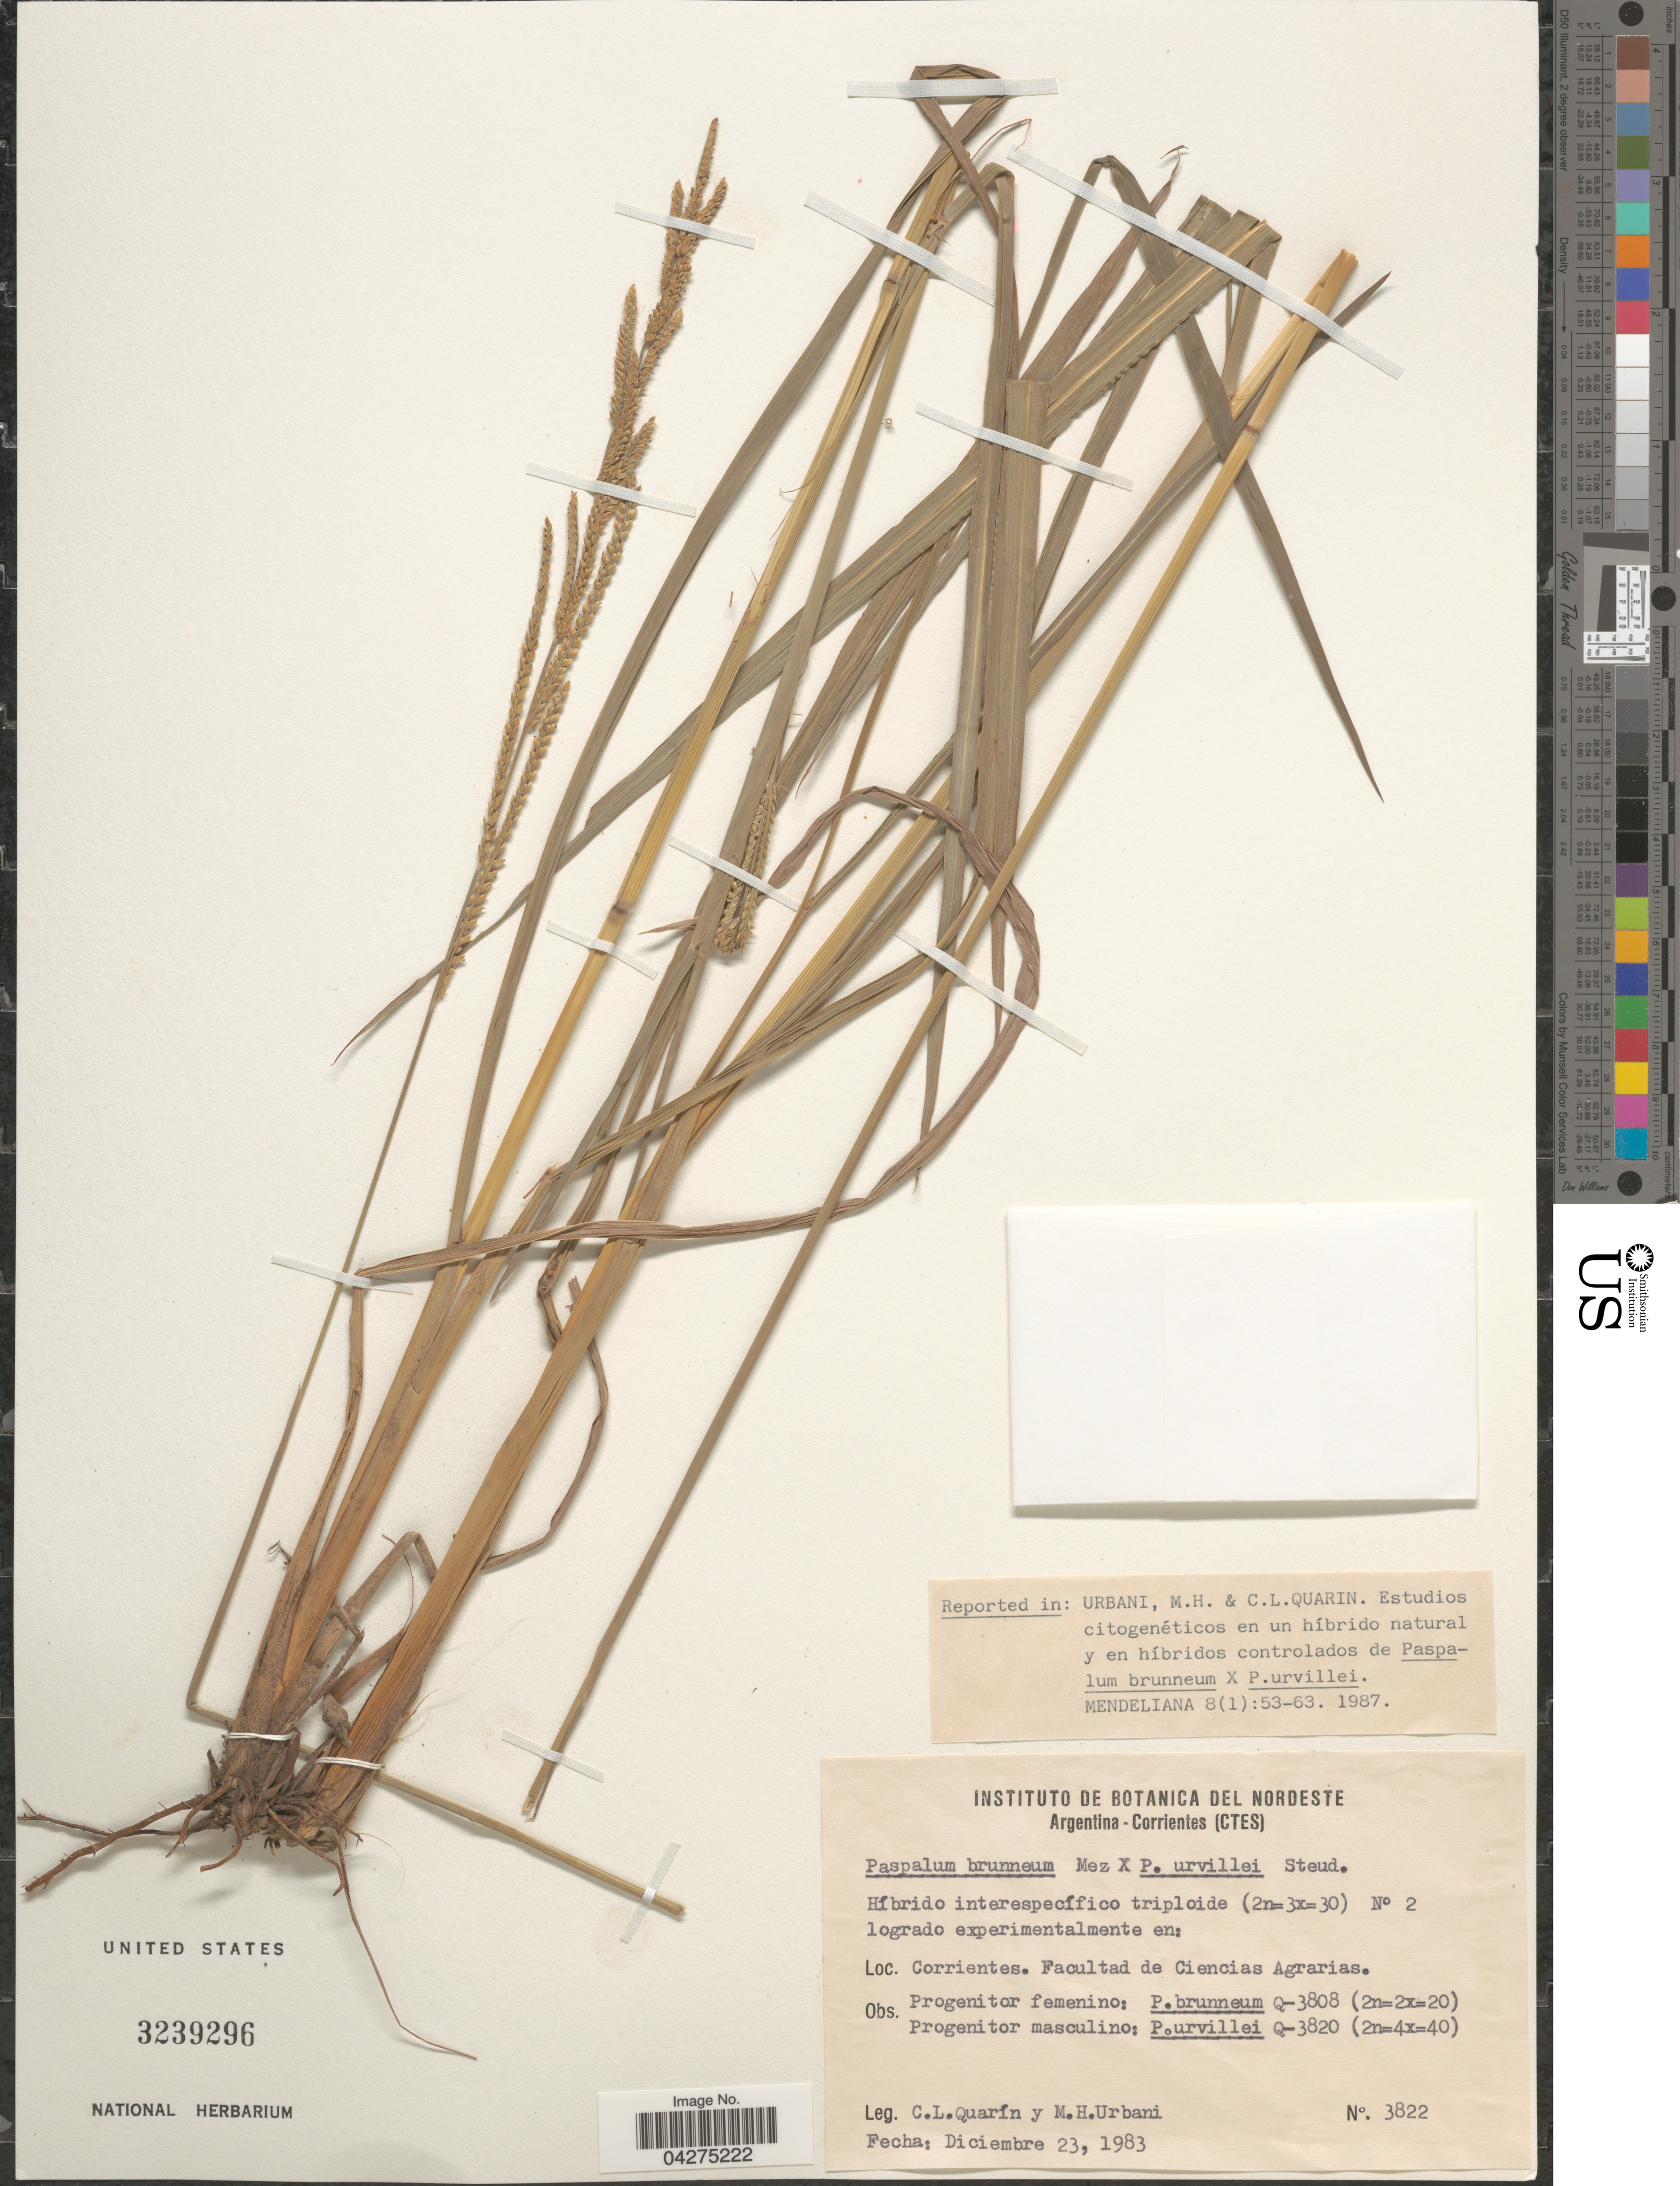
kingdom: Plantae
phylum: Tracheophyta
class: Liliopsida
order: Poales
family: Poaceae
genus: Paspalum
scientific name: Paspalum quarinii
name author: Morrone & Zuloaga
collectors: C. Quarin & M. Urbani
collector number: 3822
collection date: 1983-12-23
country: Argentina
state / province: Corrientes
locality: Facultad de Ciencias Agrarias.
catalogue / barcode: US 3239296